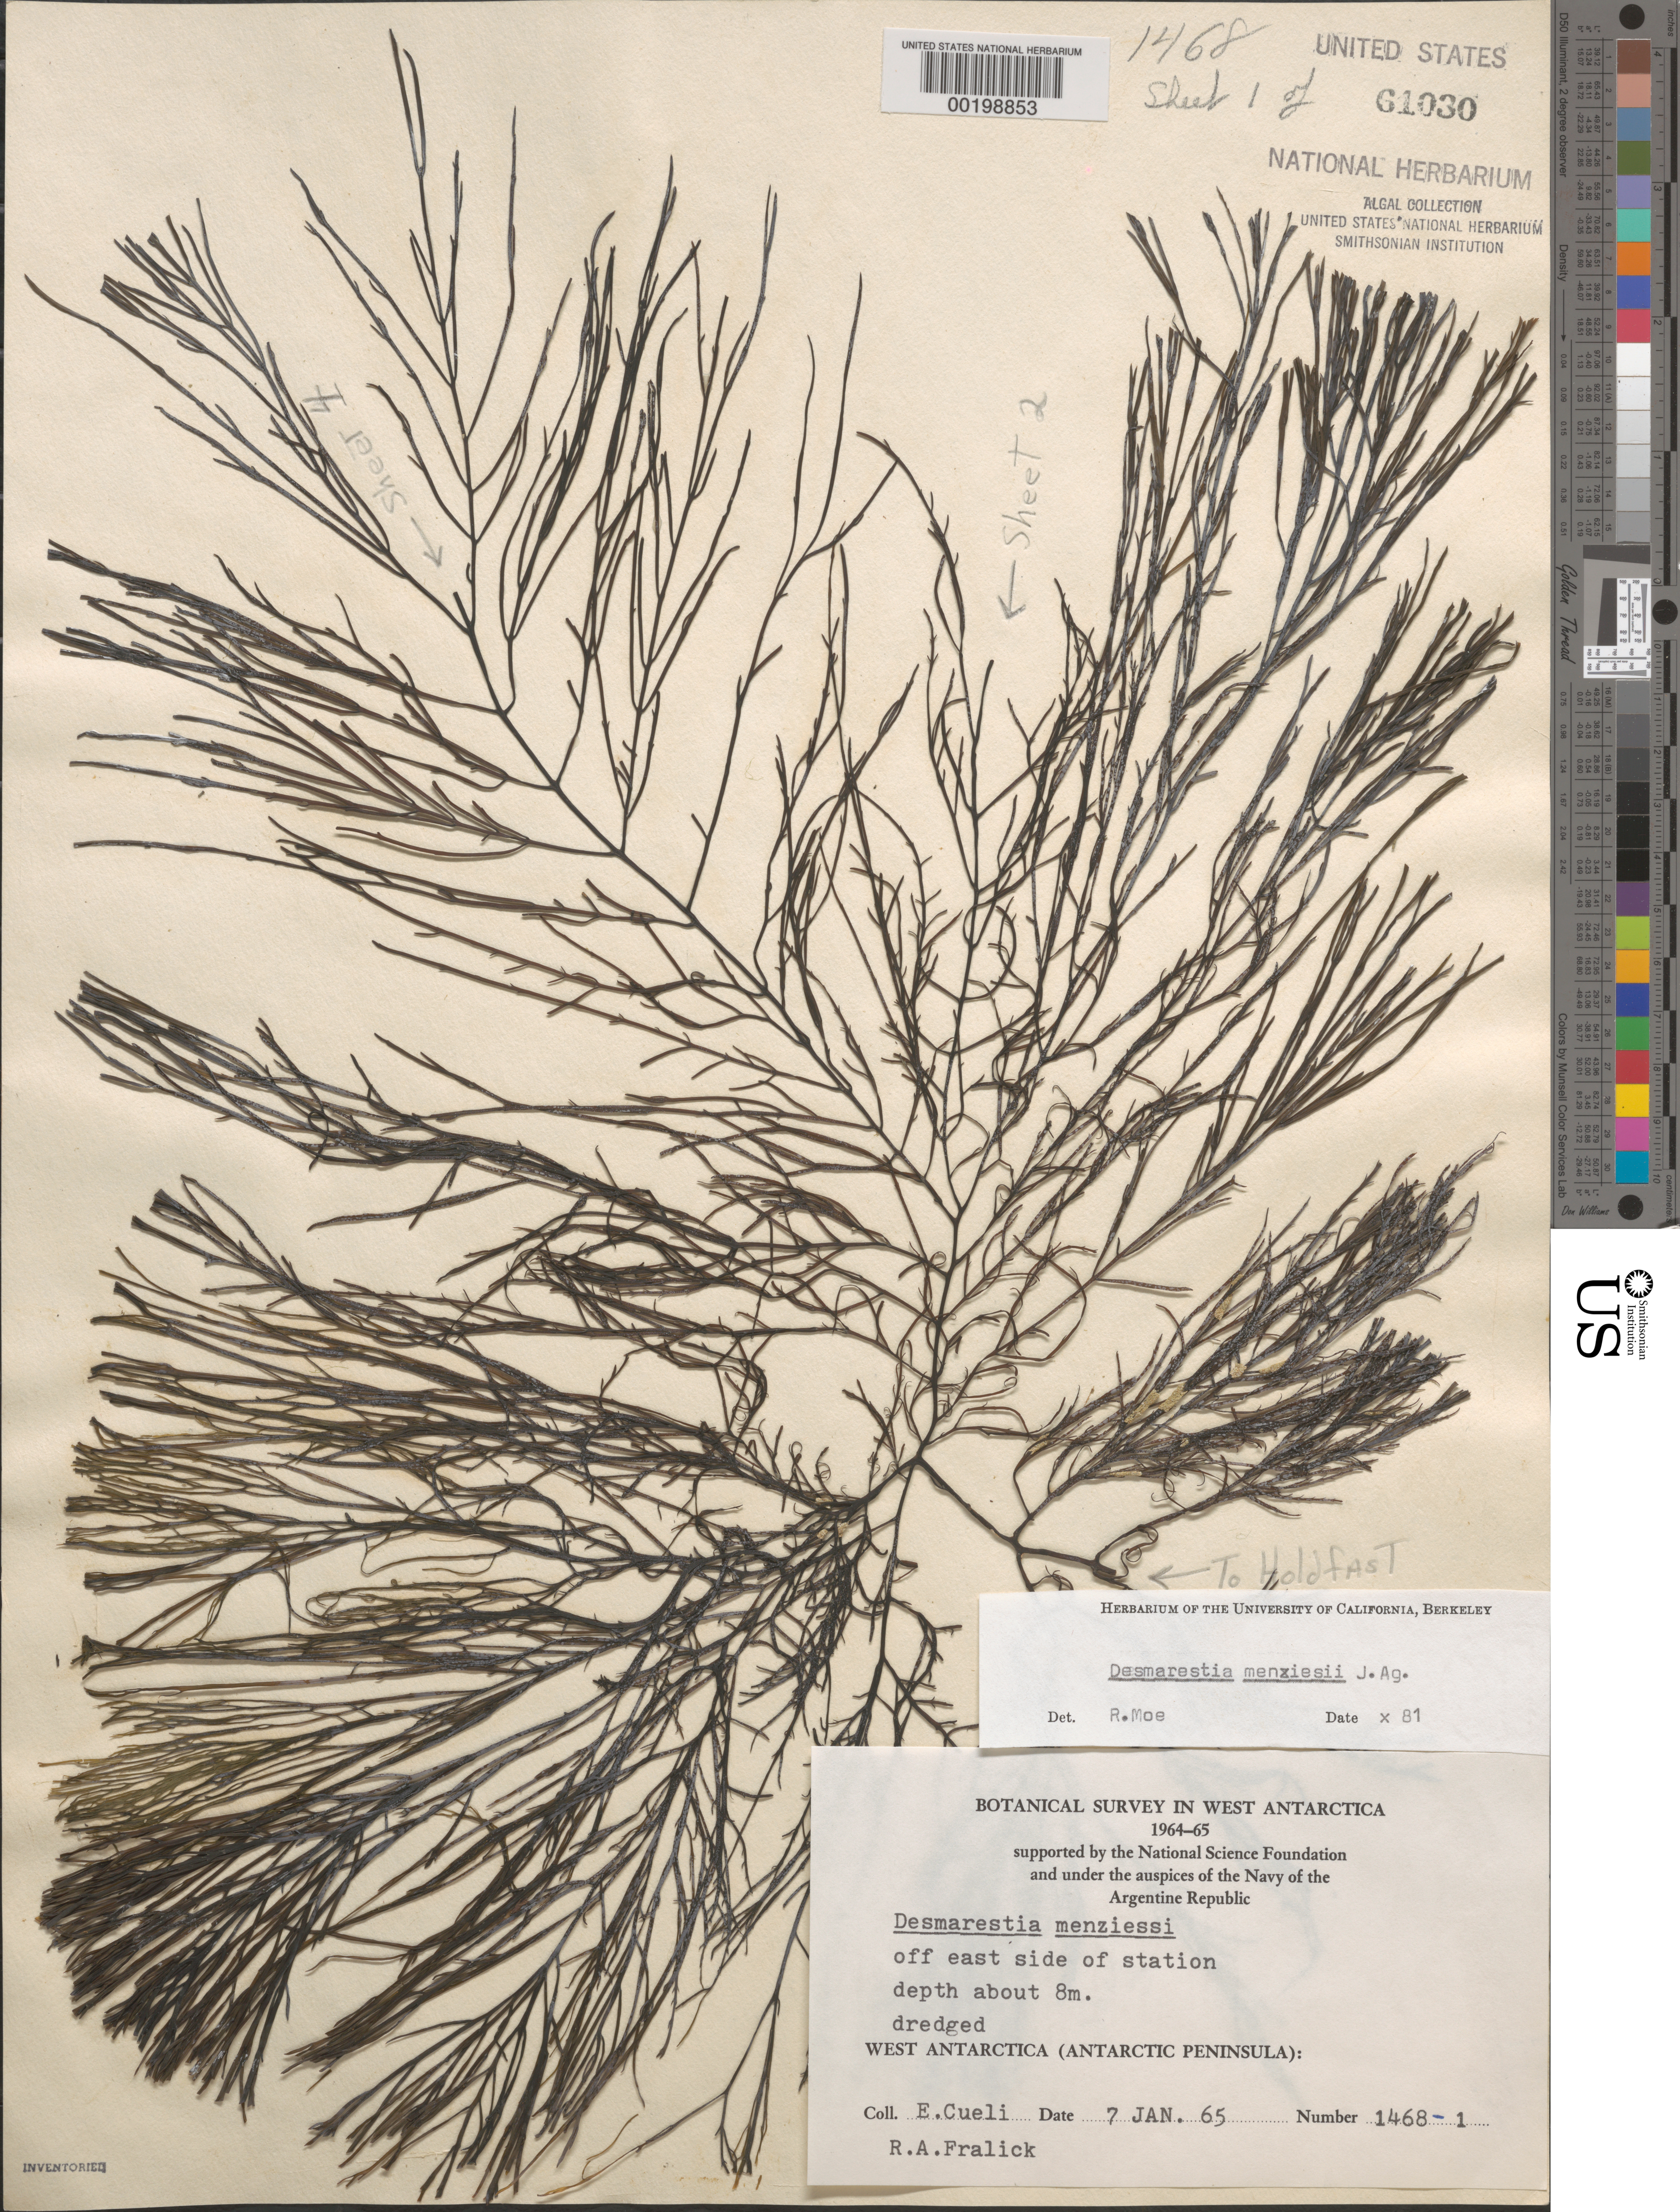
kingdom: Chromista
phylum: Ochrophyta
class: Phaeophyceae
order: Desmarestiales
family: Desmarestiaceae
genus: Desmarestia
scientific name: Desmarestia menziesii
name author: J. Agardh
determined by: Moe, R. L.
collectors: E. Cueli & R. Fralick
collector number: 1468-1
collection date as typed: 07 Jan 1965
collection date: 1965-01-07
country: Antarctica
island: Gamma Island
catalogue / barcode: US 61030